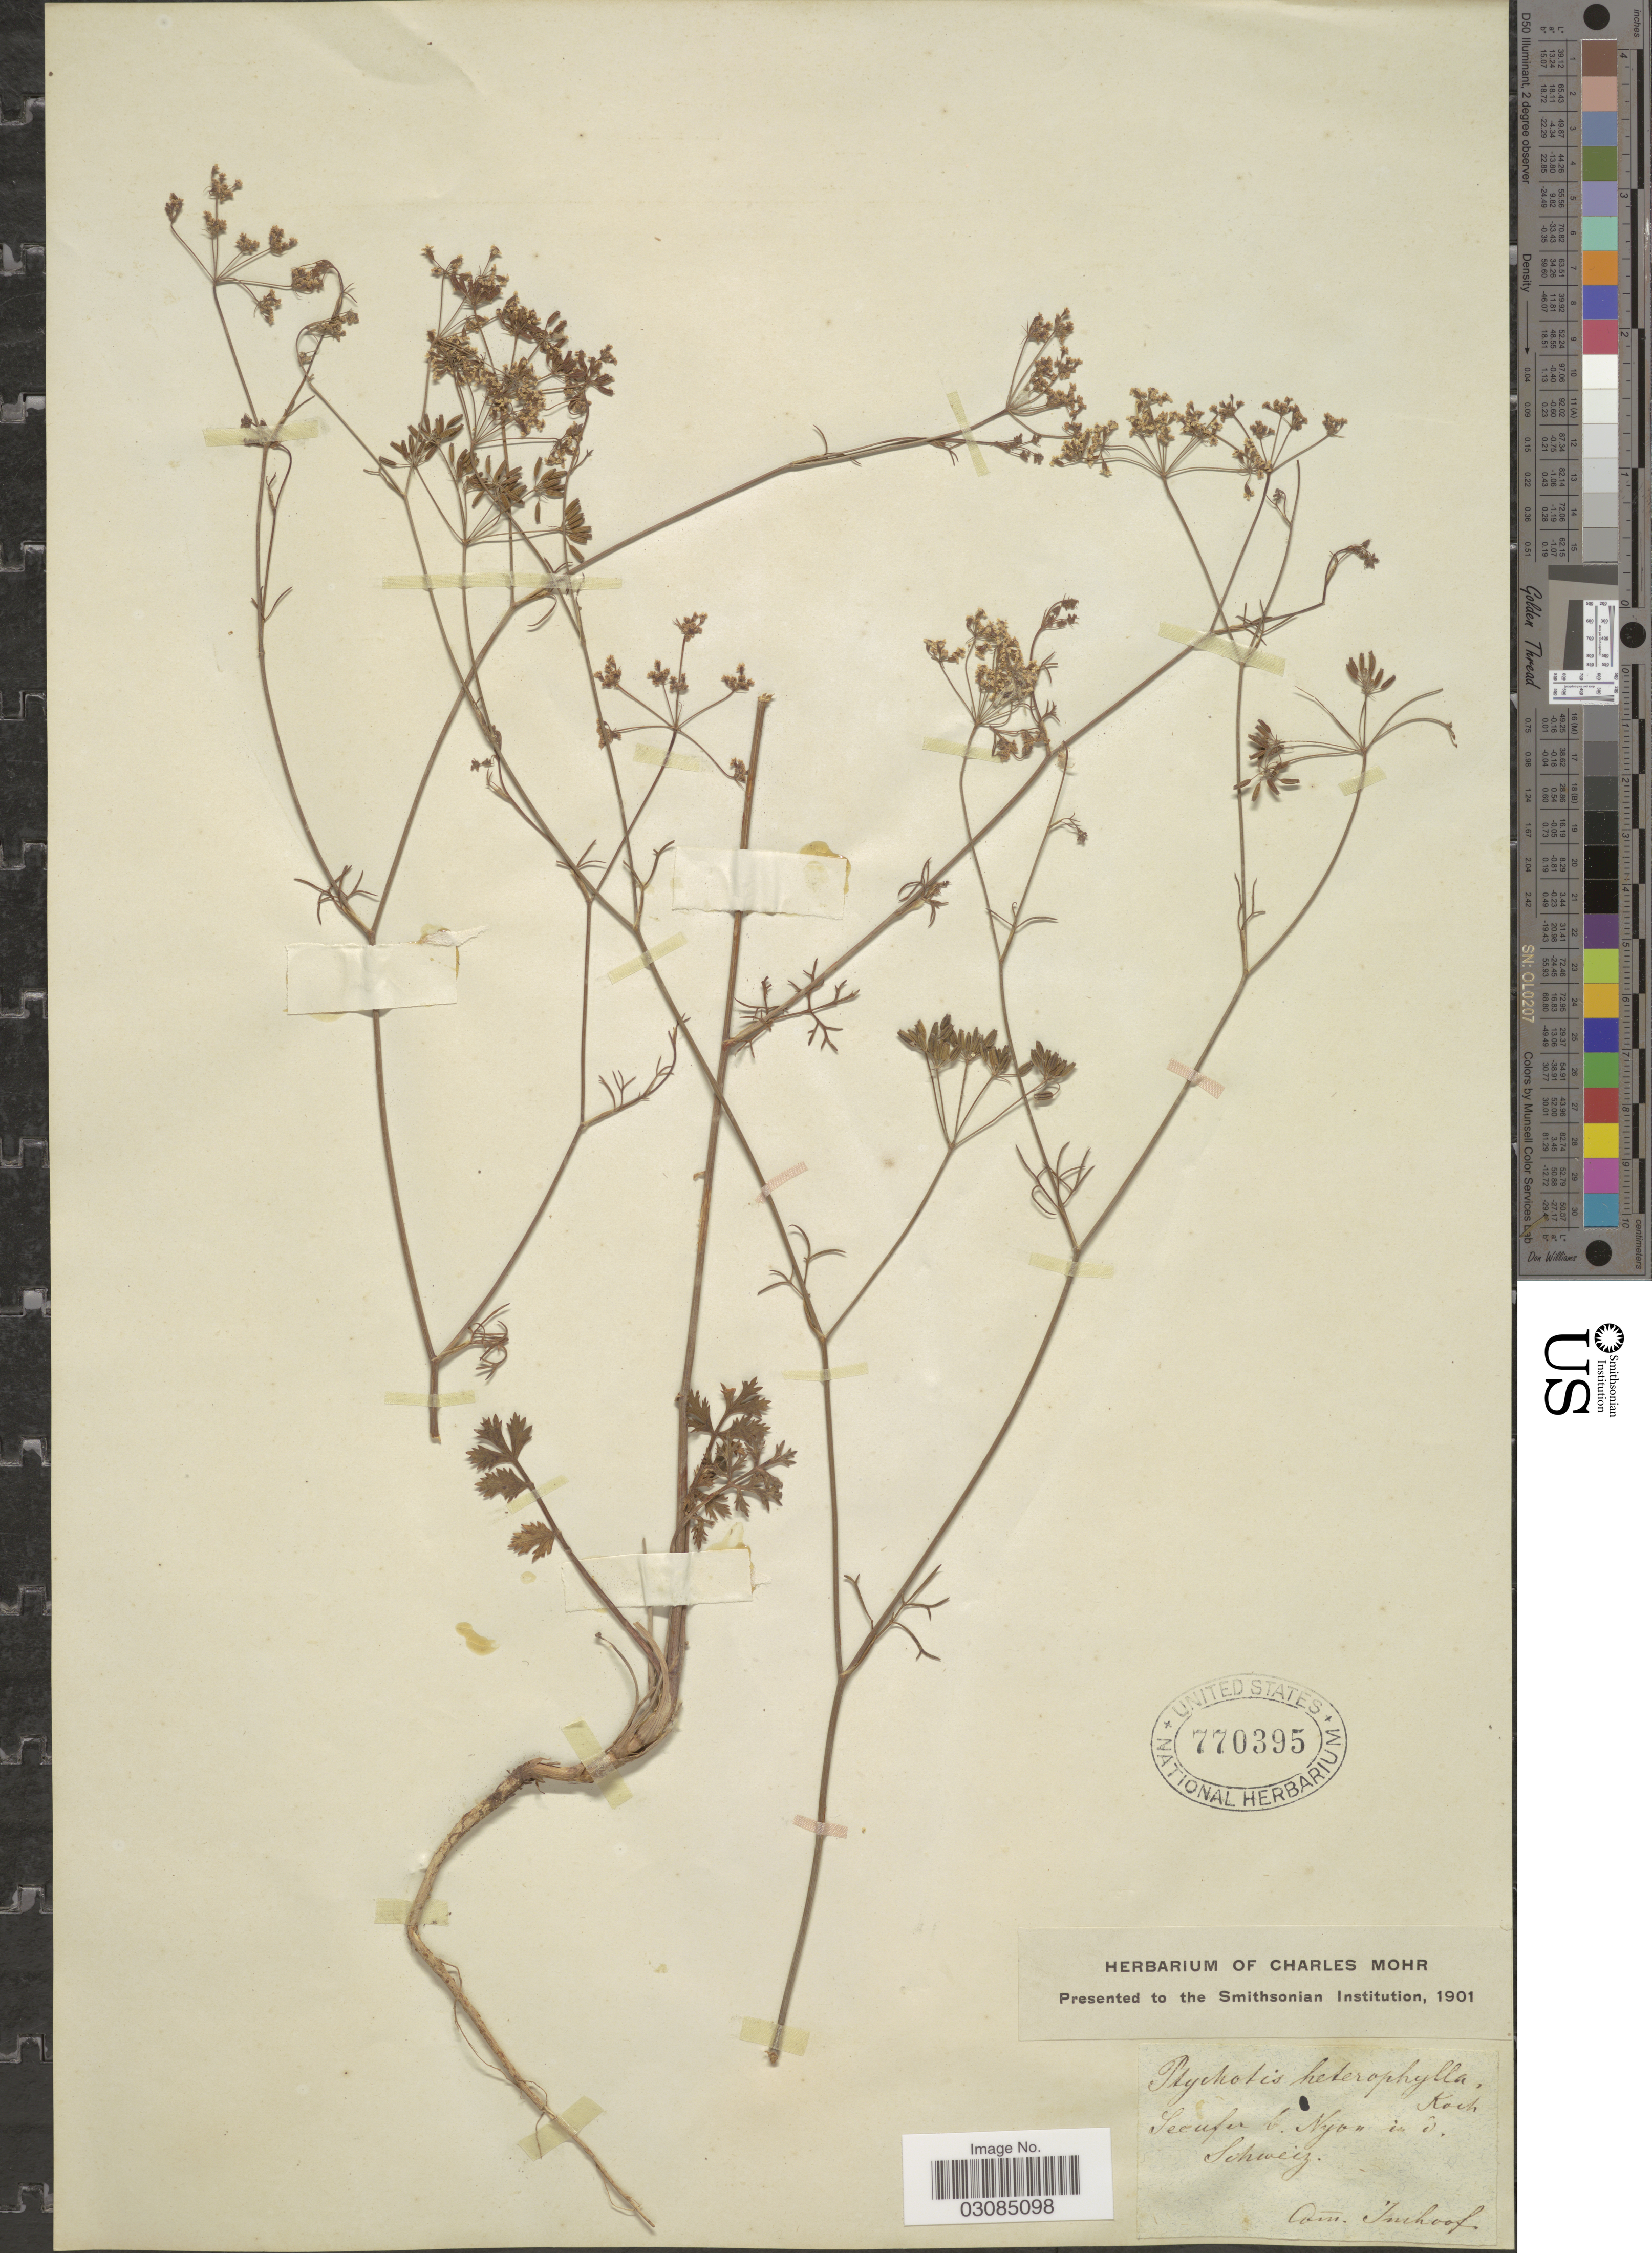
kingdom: Plantae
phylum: Tracheophyta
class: Magnoliopsida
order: Apiales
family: Apiaceae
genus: Ptychotis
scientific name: Ptychotis heterophylla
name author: W.D.J. Koch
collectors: ex herb. Charles Mohr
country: Switzerland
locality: Seeufer b. Nyon in d. Schweiz.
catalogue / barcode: US 770395